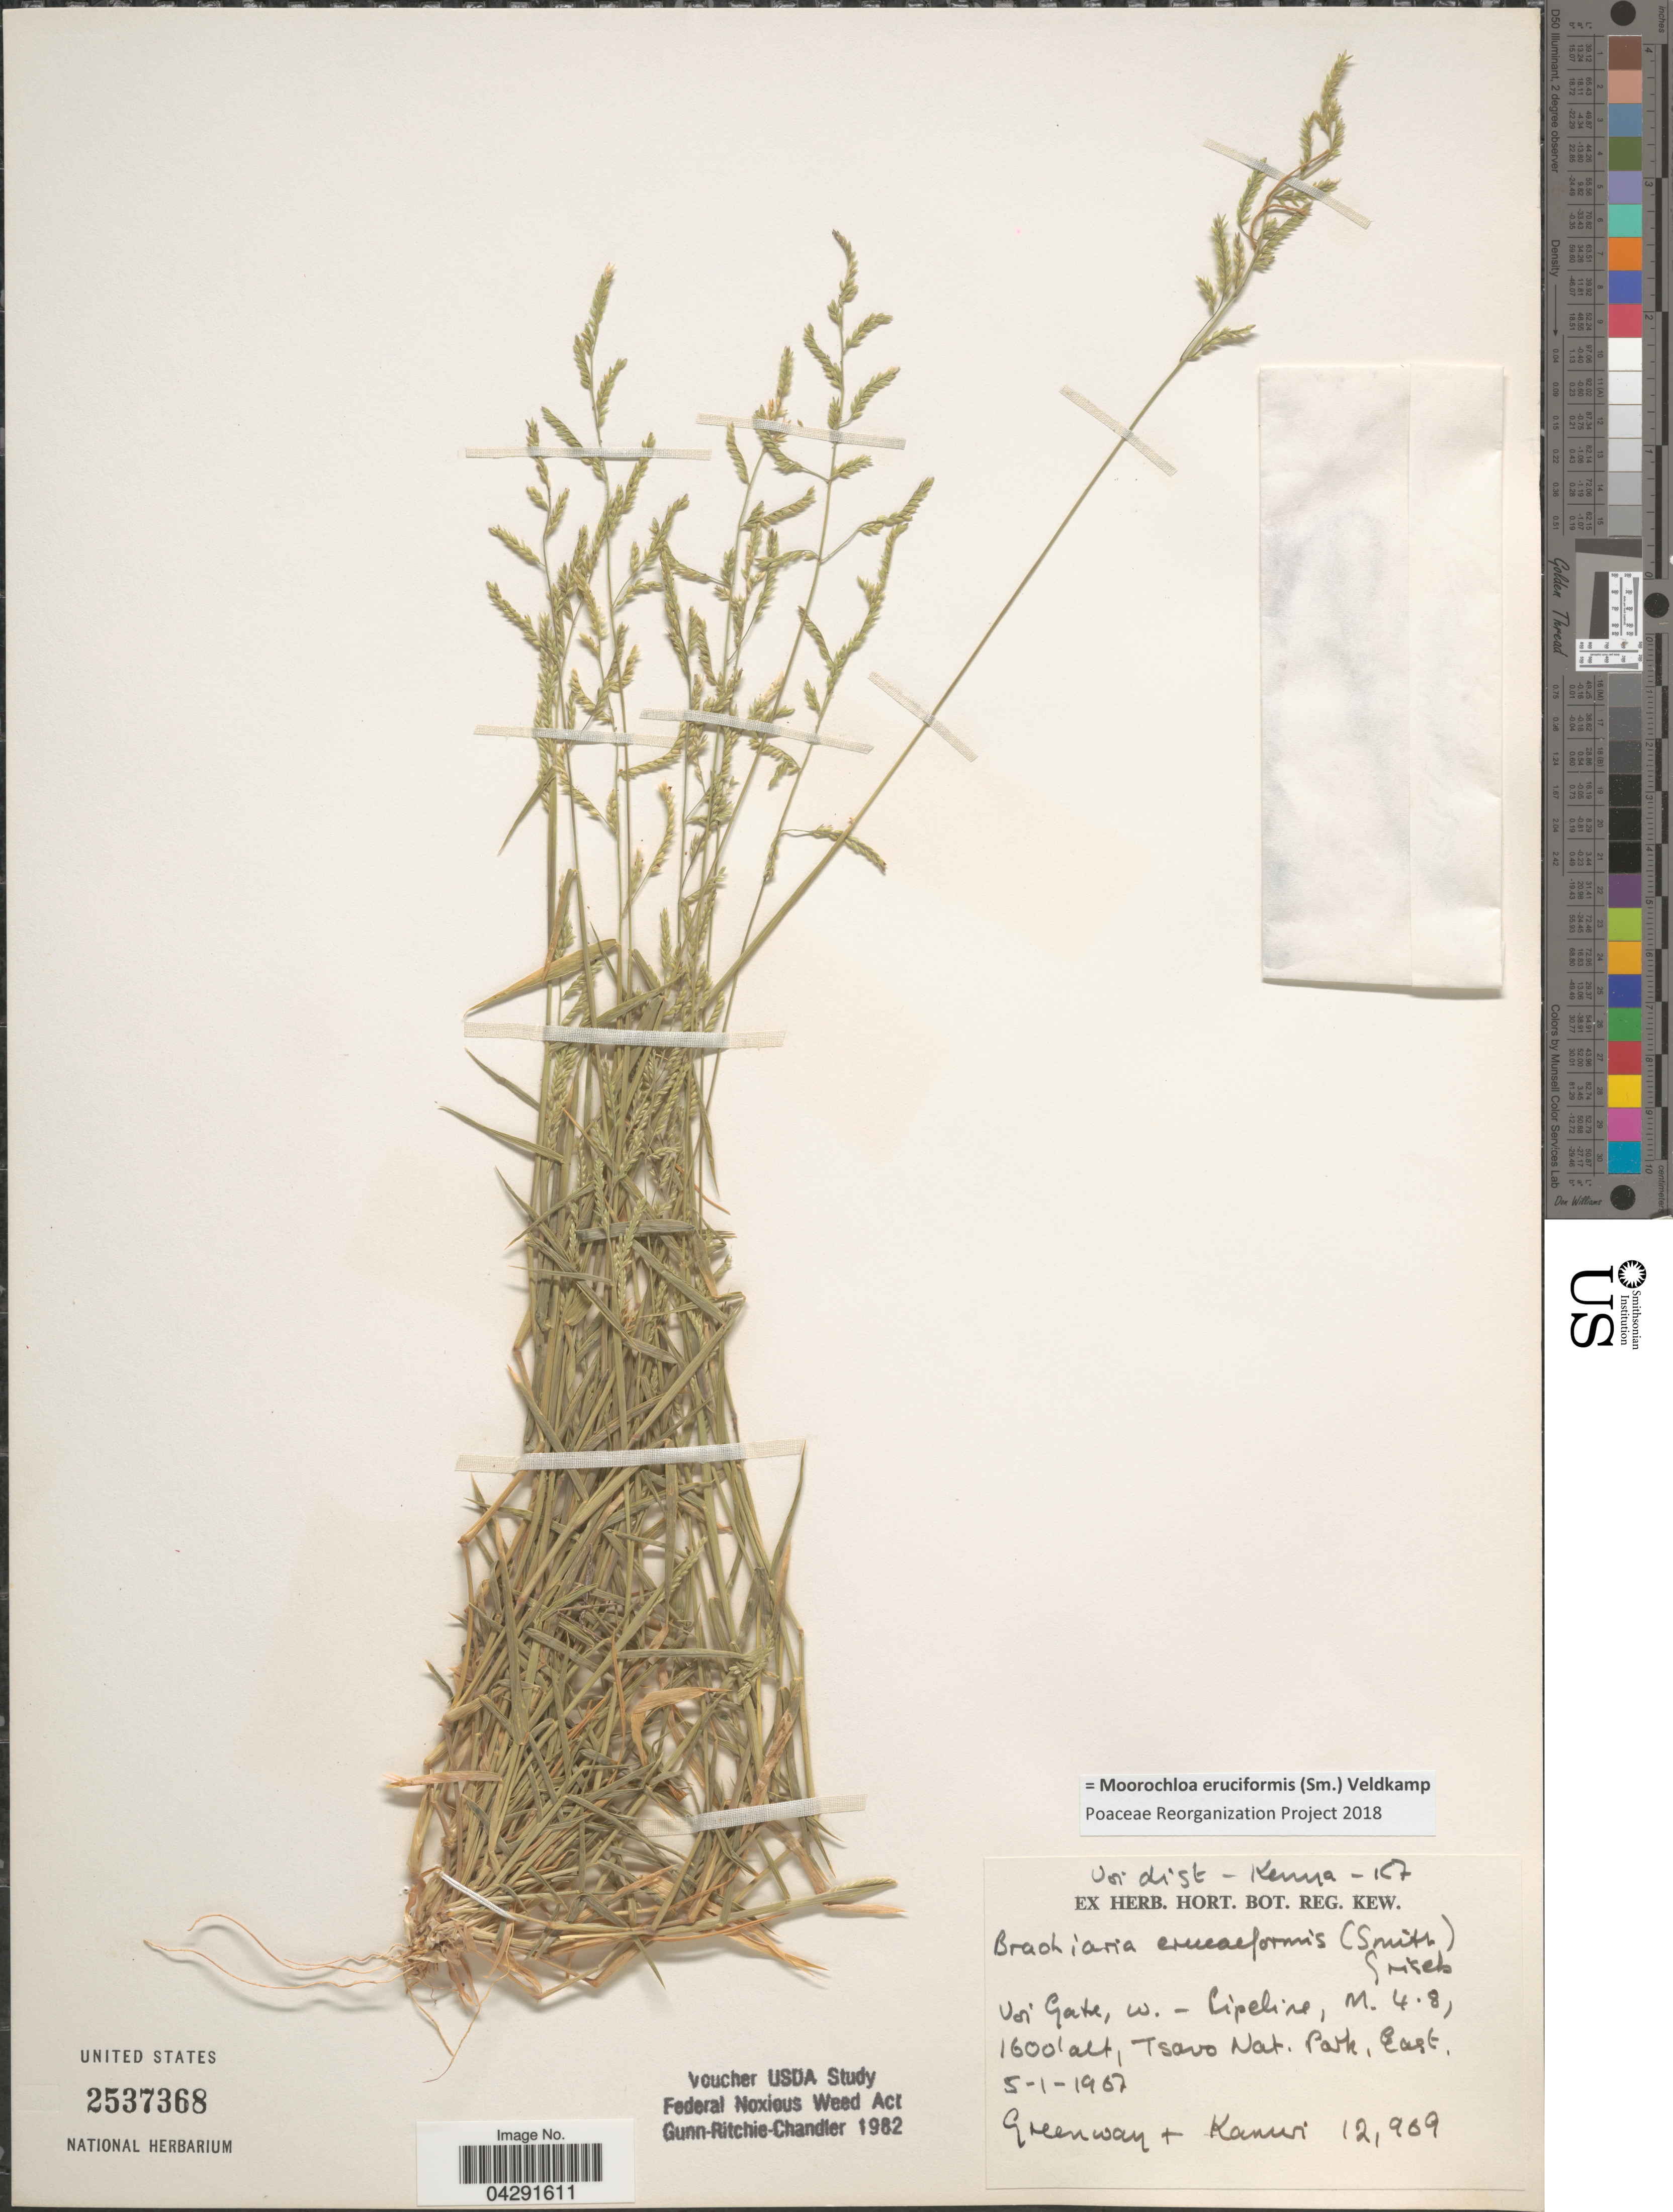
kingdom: Plantae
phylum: Tracheophyta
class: Liliopsida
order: Poales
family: Poaceae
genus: Moorochloa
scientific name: Moorochloa eruciformis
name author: (Sm.) Veldkamp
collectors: Greenway & -. Kanuri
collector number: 12969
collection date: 1967-01-05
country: Kenya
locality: Voi dist - Kenya - K7. Voi Gate, W. - Pipeline, M. 4.8, Tsavo Nat. Park, East.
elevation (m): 488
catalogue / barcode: US 2537368